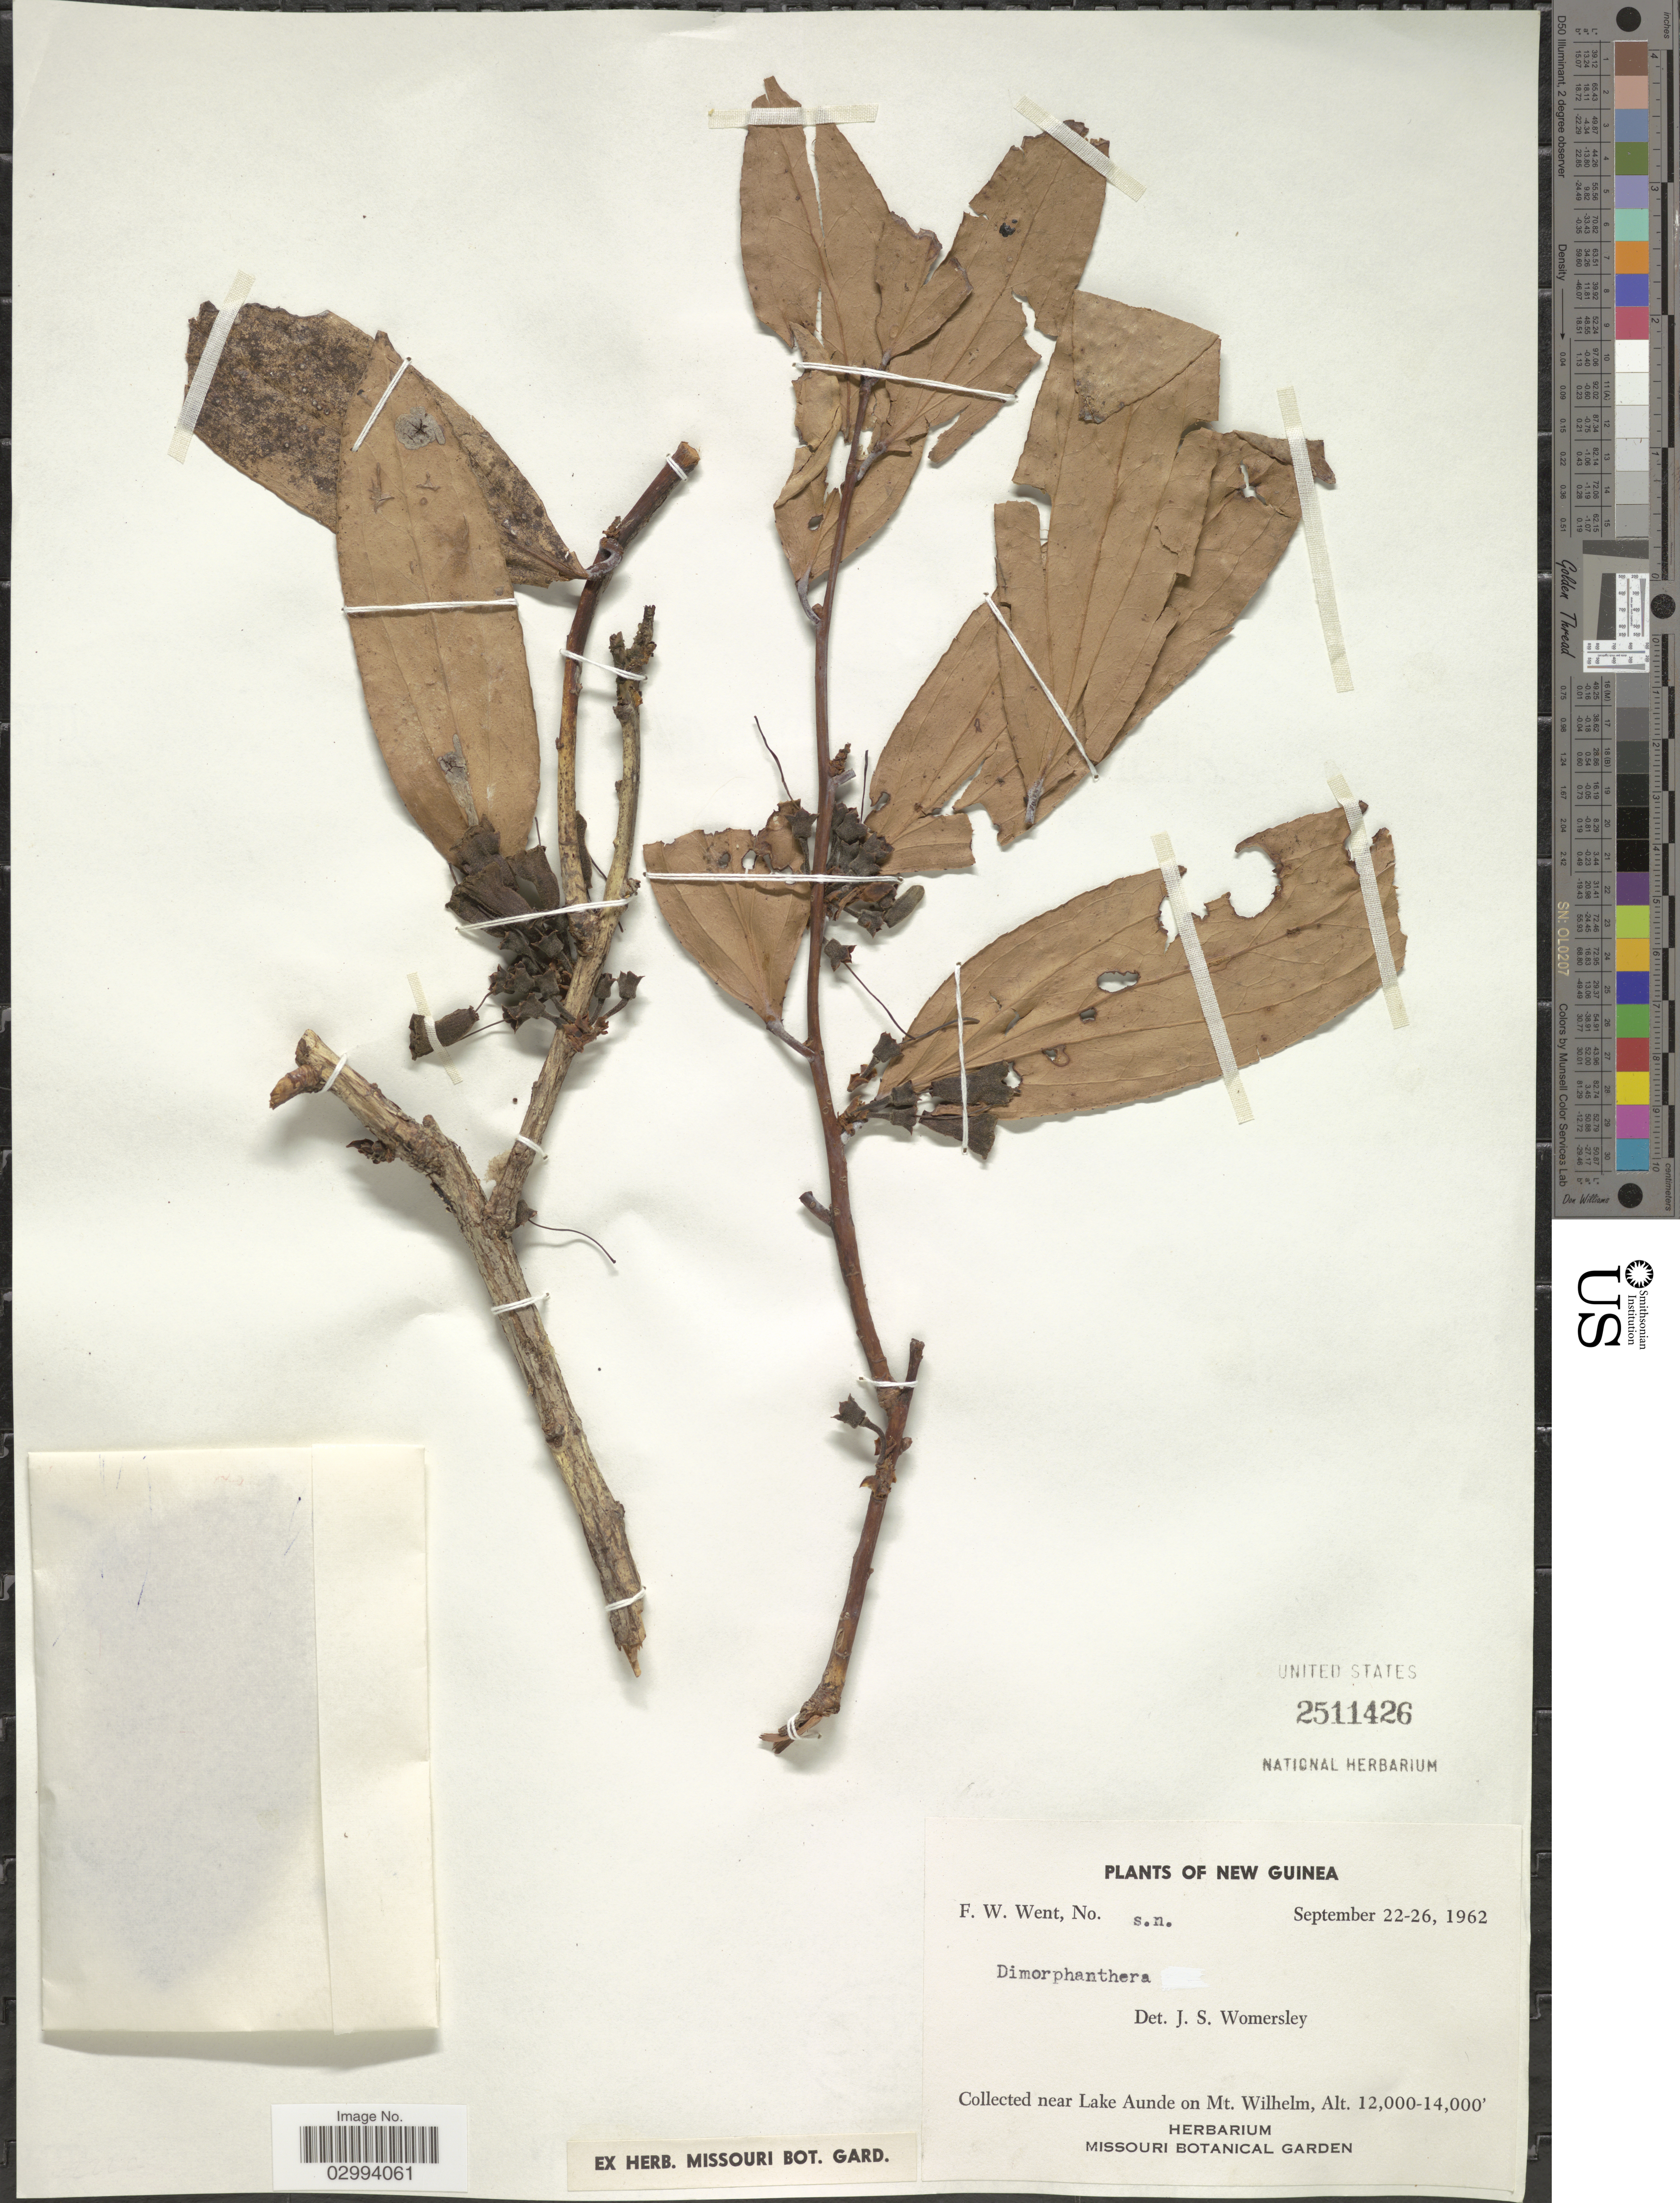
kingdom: Plantae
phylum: Tracheophyta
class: Magnoliopsida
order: Ericales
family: Ericaceae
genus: Dimorphanthera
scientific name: Dimorphanthera sp.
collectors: F. W. Went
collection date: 1962-09-22/1962-09-26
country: Papua New Guinea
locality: New Guinea, near Lake Aunde on Mt. Wilhelm.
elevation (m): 3658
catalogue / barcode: US 2511426